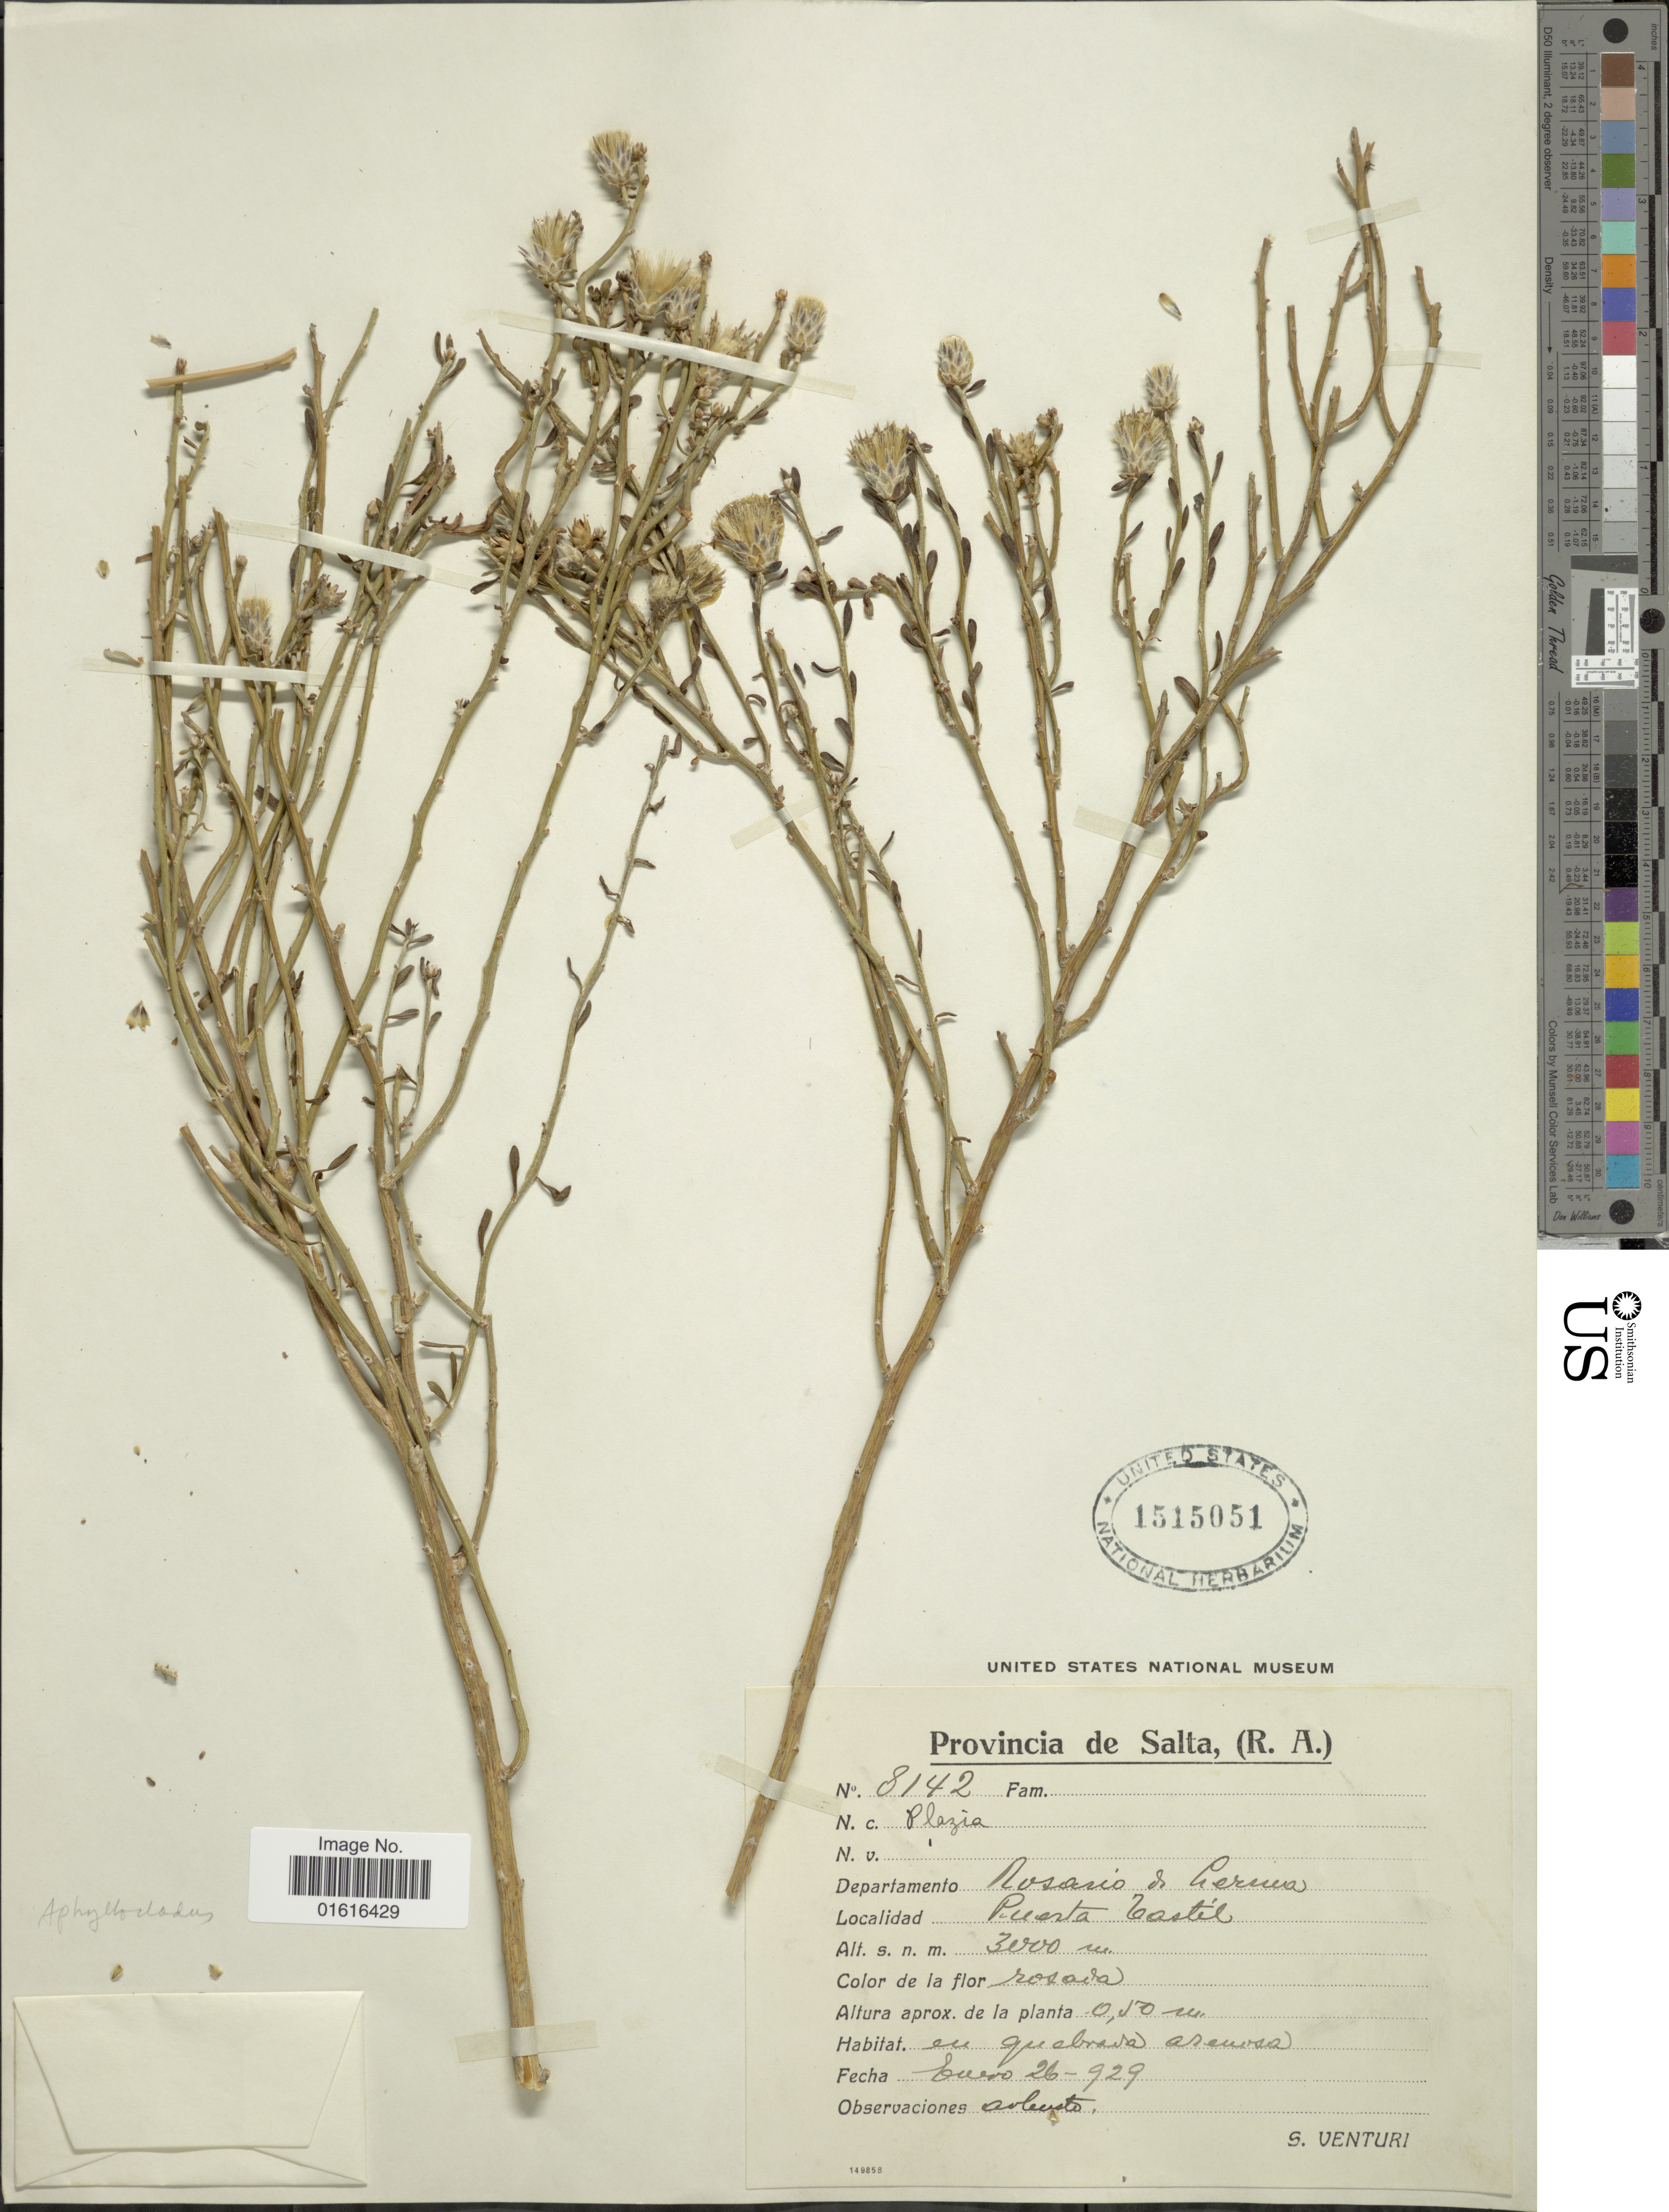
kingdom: Plantae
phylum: Tracheophyta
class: Magnoliopsida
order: Asterales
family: Asteraceae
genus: Aphyllocladus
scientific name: Aphyllocladus spartioides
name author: Wedd.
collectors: S. Venturi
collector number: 8142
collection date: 1929-01-26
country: Argentina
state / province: Salta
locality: Deparamento Roasario el Lerma, Puerta Teastel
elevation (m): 3000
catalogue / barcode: US 1515051